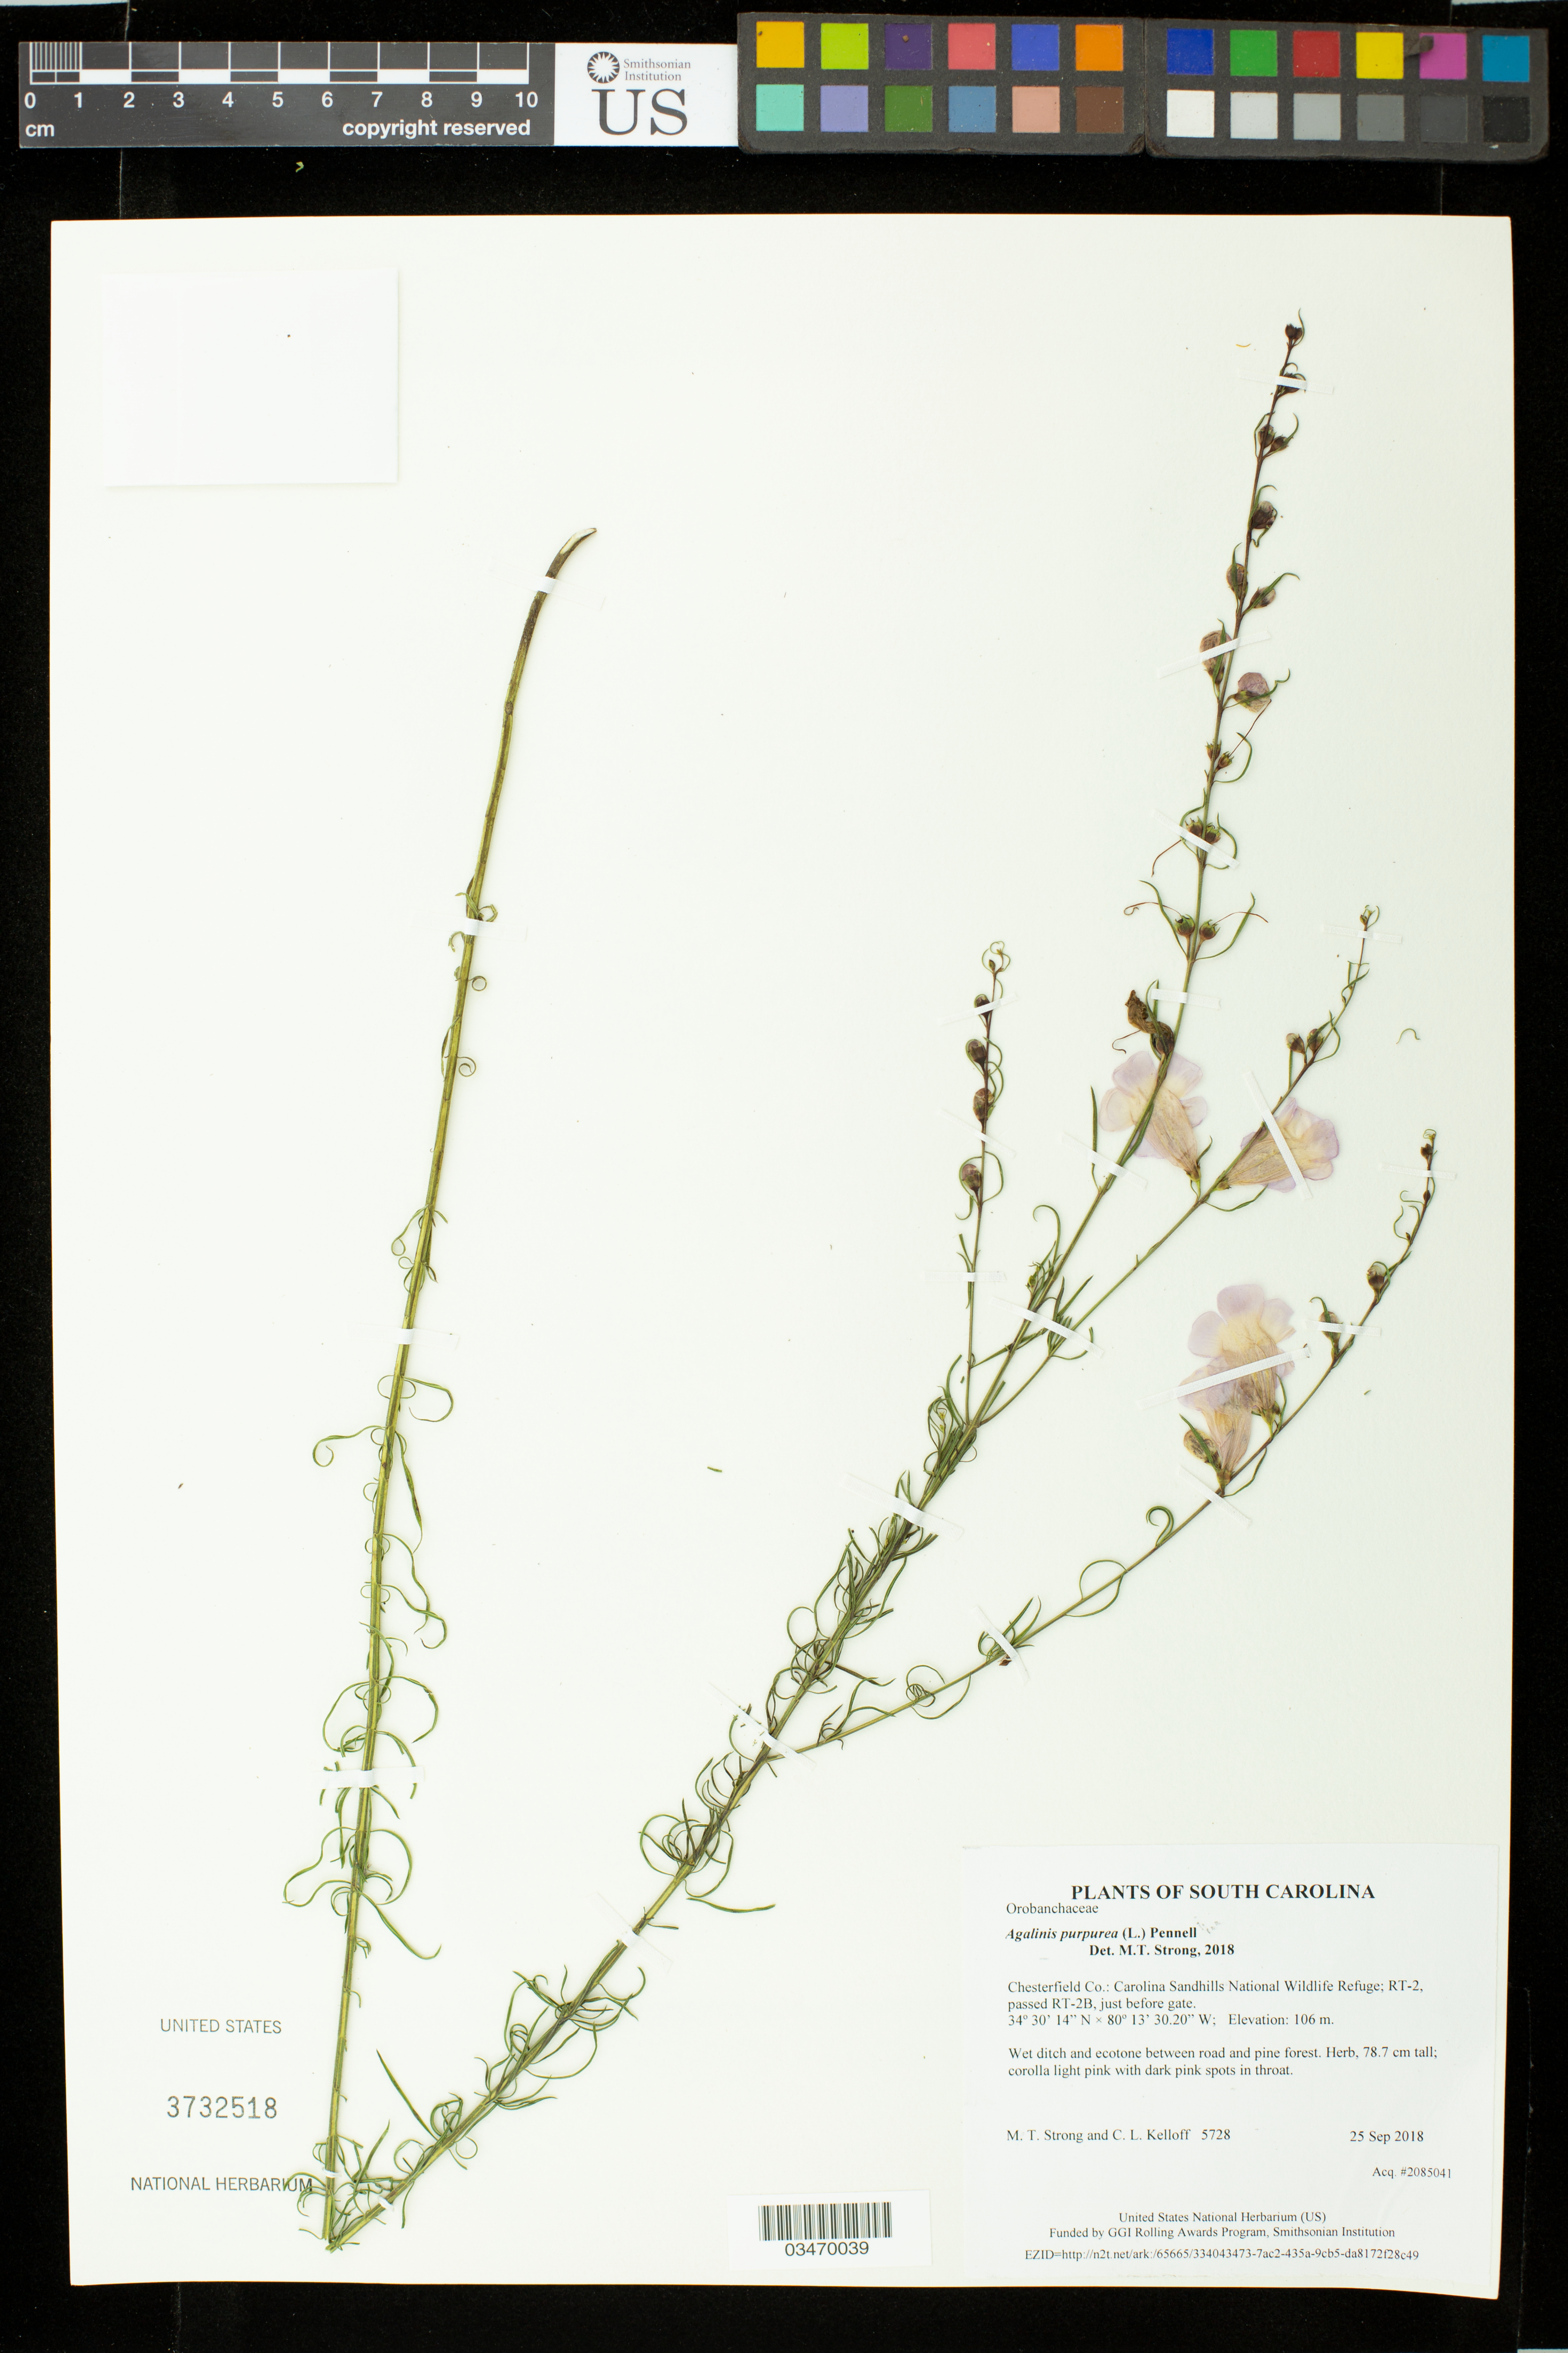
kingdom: Plantae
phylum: Tracheophyta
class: Magnoliopsida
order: Lamiales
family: Orobanchaceae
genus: Agalinis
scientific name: Agalinis purpurea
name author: (L.) Pennell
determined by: Strong, M. T., (US), Smithsonian Institution - National Museum of Natural History (UNITED STATES)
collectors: M. T. Strong & C. L. Kelloff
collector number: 5728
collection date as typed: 25 Sep 2018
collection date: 2018-09-25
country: United States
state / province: South Carolina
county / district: Chesterfield Co.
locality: Carolina Sandhills National Wildlife Refuge; RT-2, passed RT-2B, just before gate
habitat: Ditch and ecotone between road and pine forest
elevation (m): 106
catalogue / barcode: US 3732518